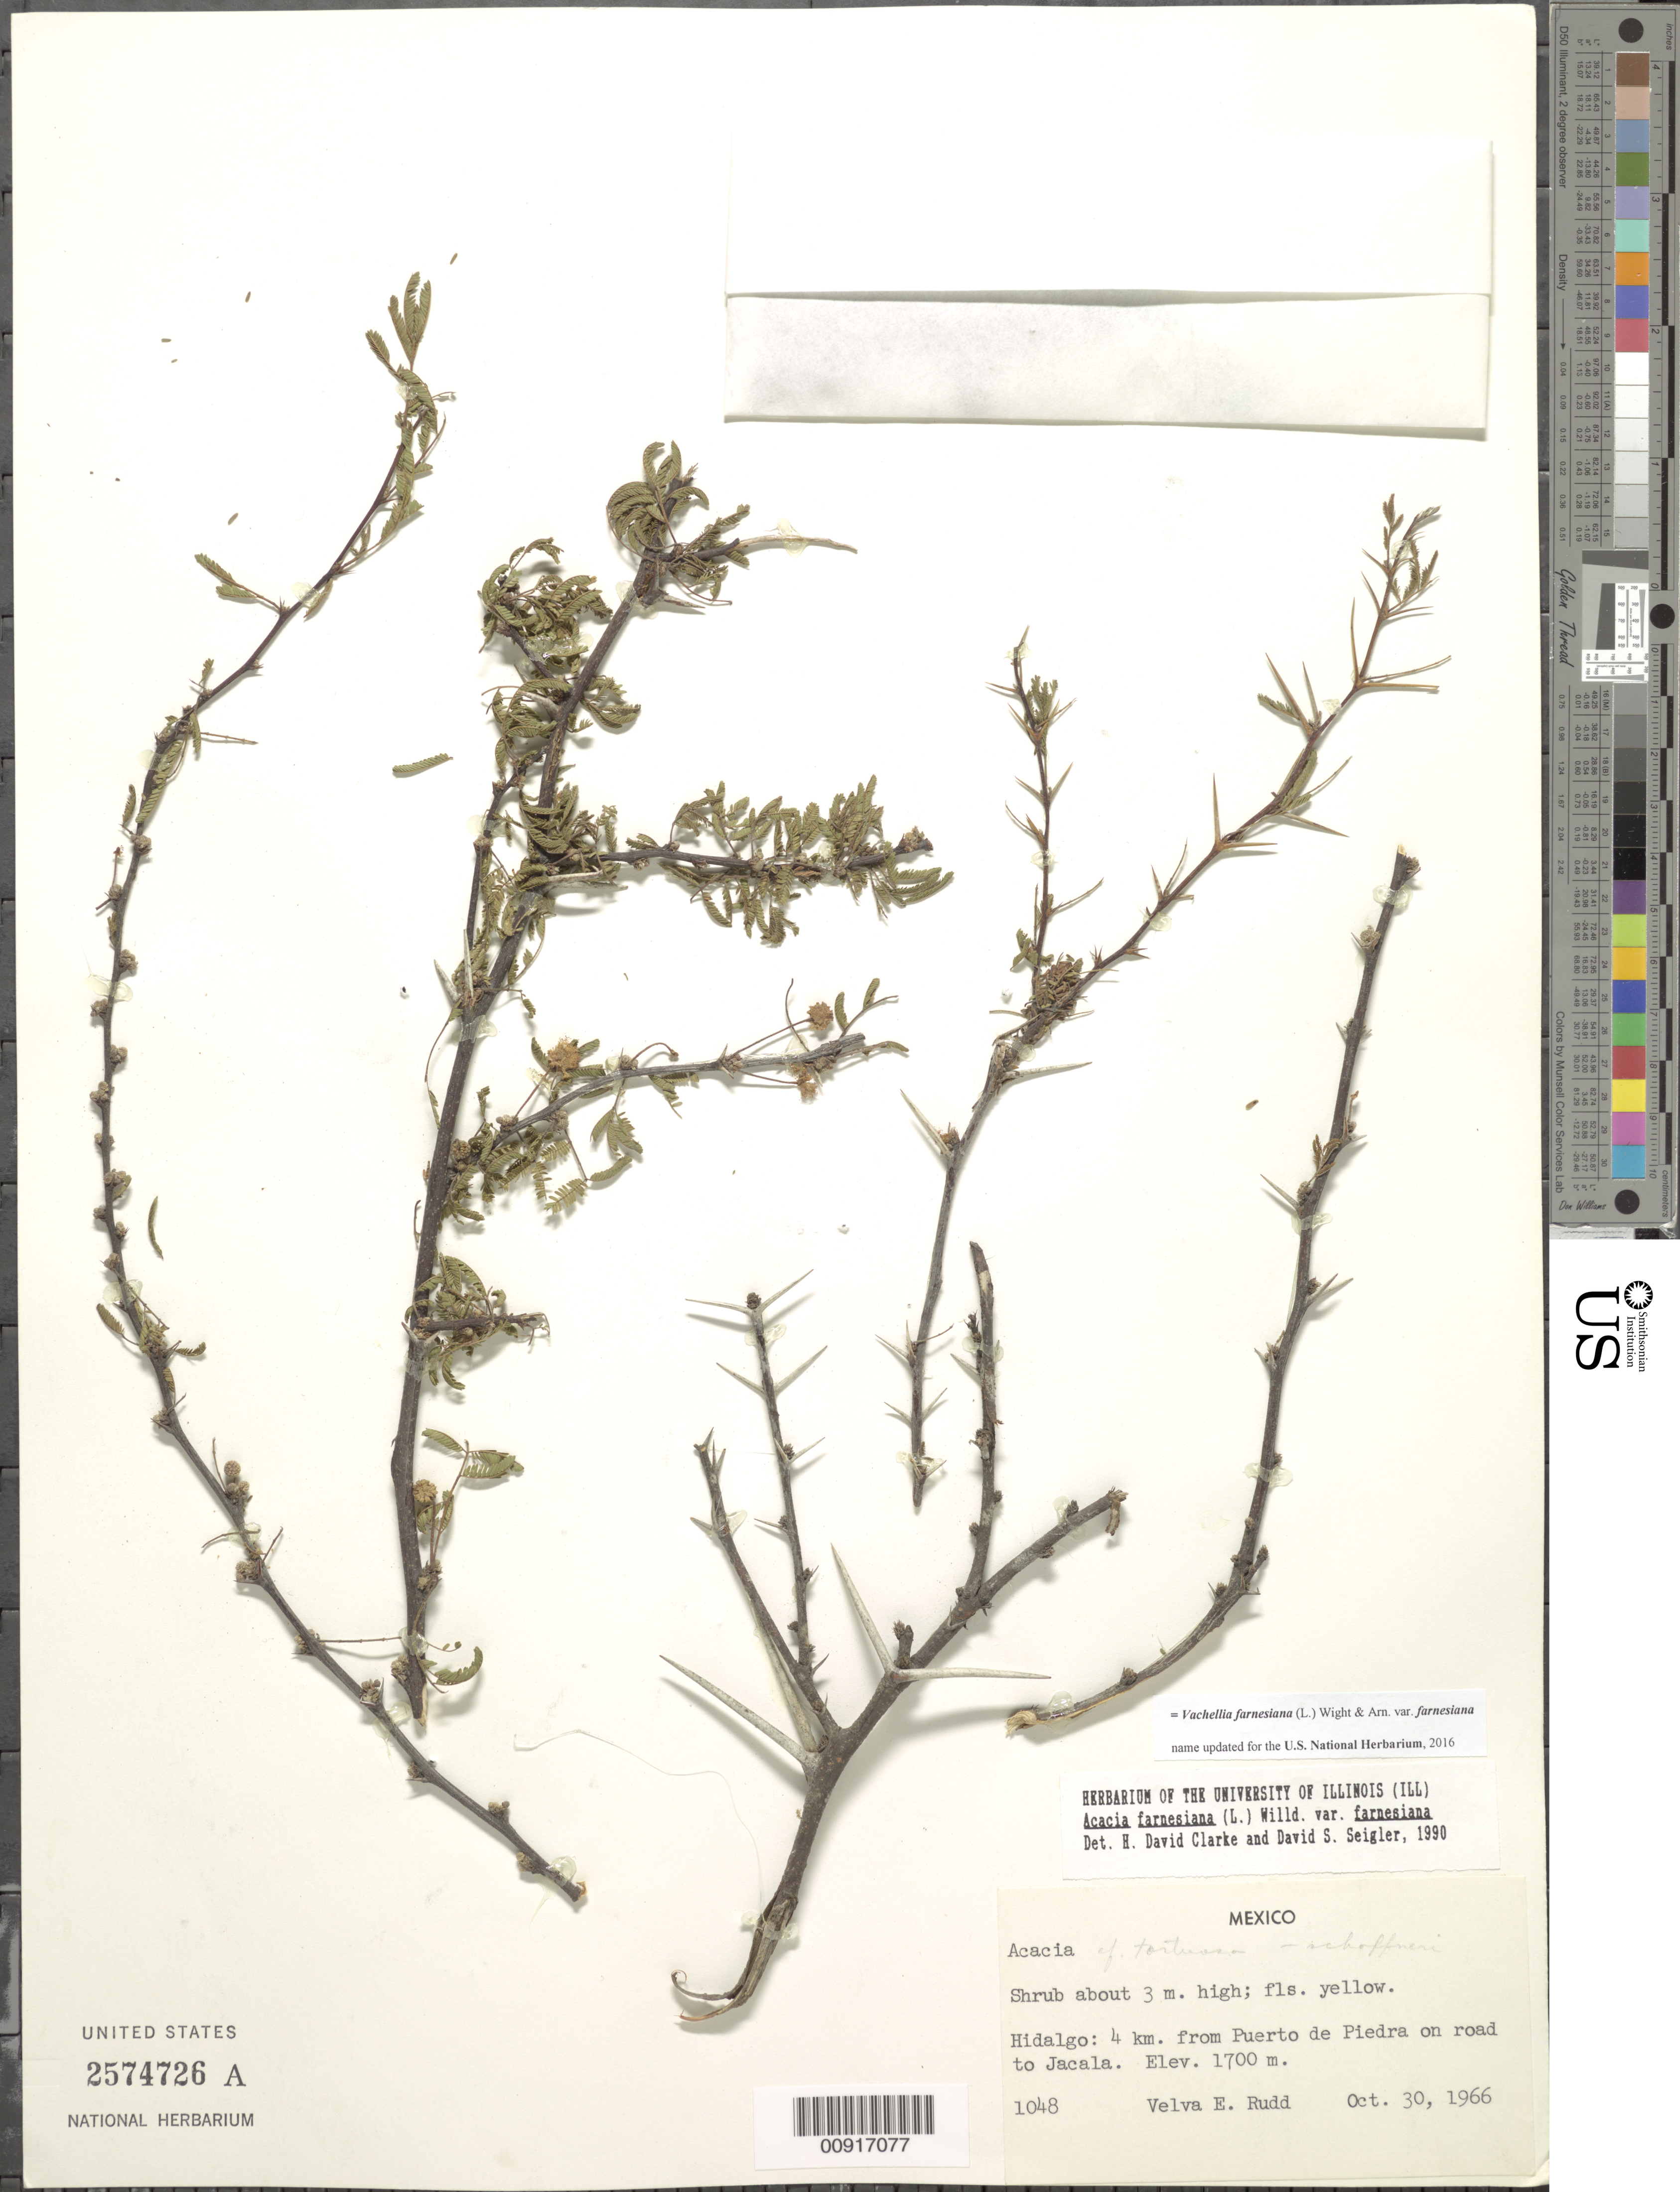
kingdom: Plantae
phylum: Tracheophyta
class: Magnoliopsida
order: Fabales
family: Fabaceae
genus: Vachellia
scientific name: Vachellia farnesiana var. farnesiana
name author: (L.) Wight & Arn.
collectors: V. E. Rudd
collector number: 1048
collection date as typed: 30 Oct 1966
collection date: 1966-10-30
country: Mexico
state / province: Hidalgo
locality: Hidalgo: 4 km. from Puerto de Piedra on road to Jacala.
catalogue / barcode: US 2574726A